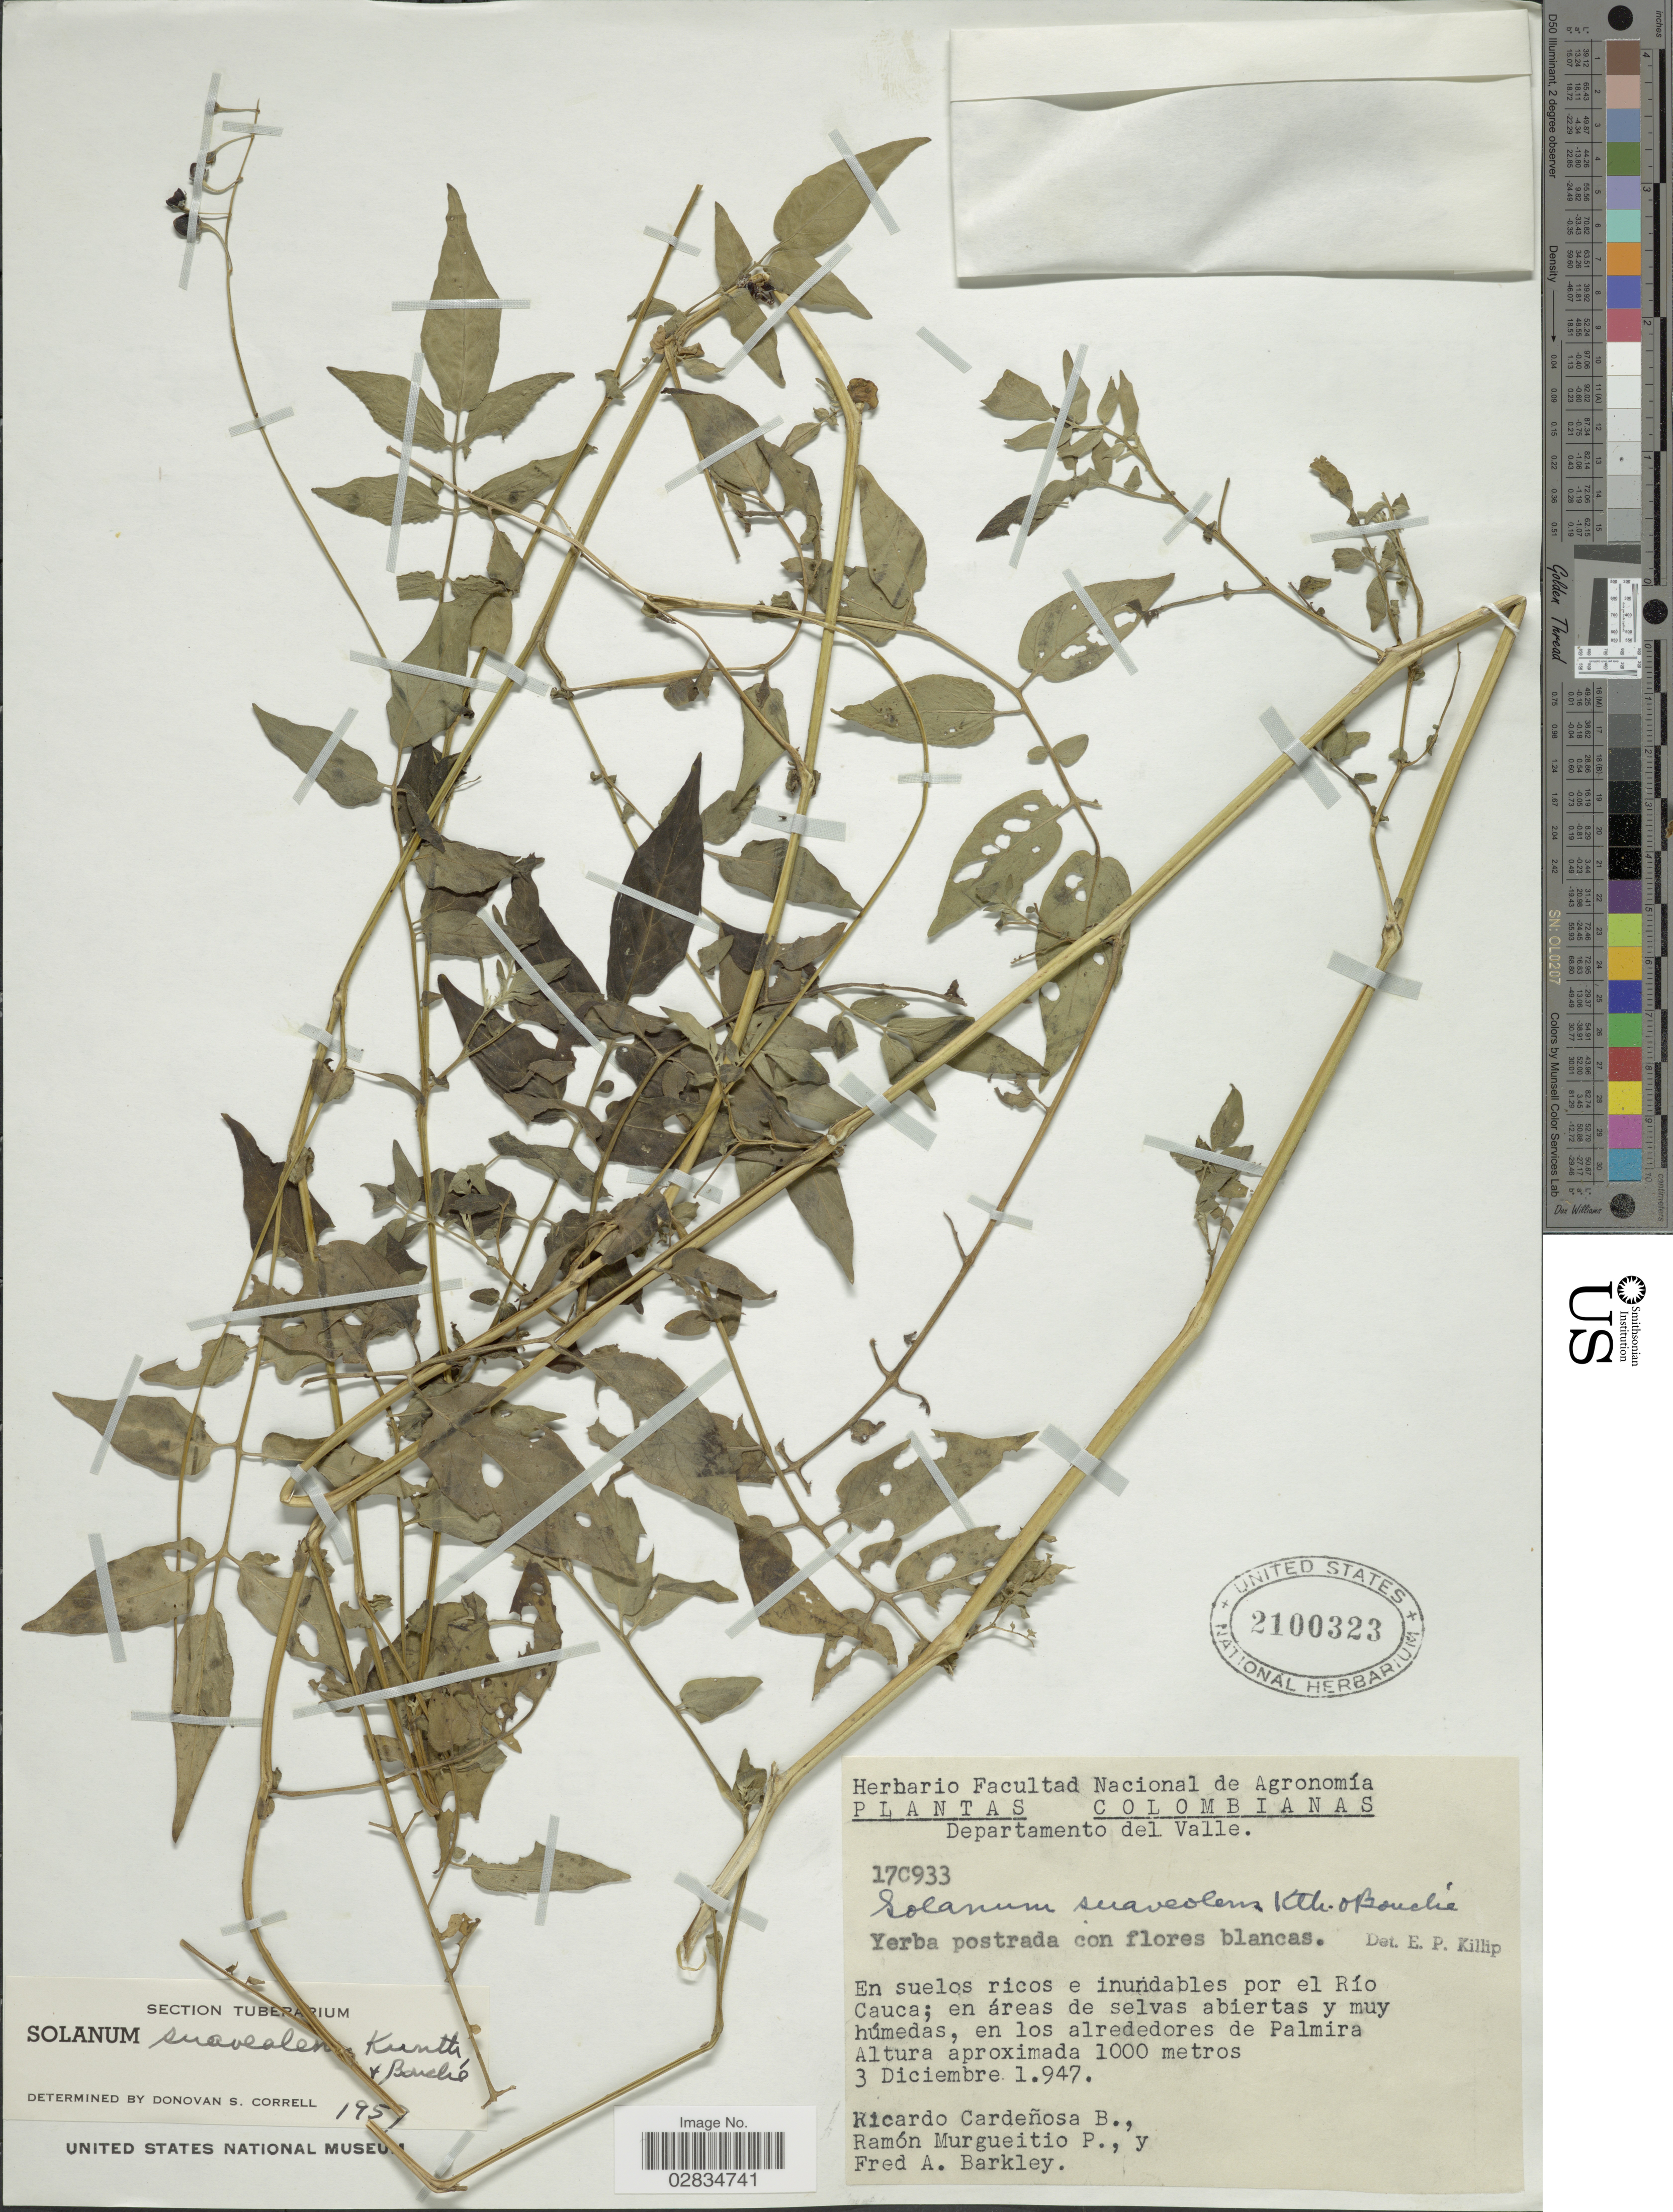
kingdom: Plantae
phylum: Tracheophyta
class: Magnoliopsida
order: Solanales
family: Solanaceae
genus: Solanum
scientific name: Solanum suaveolens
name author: Kunth & C.D. Bouché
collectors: R. Cardenosa B, R. Murgueitio P. & F. A. Barkley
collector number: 17C933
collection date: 1947-12-03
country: Colombia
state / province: Valle del Cauca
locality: Departamento del Valle, en suelos ricos e inundables por el Río Cauca; en áreas de selvas abiertas y muy húmedas, en los alrededores de Palmira.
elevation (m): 1000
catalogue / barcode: US 2100323